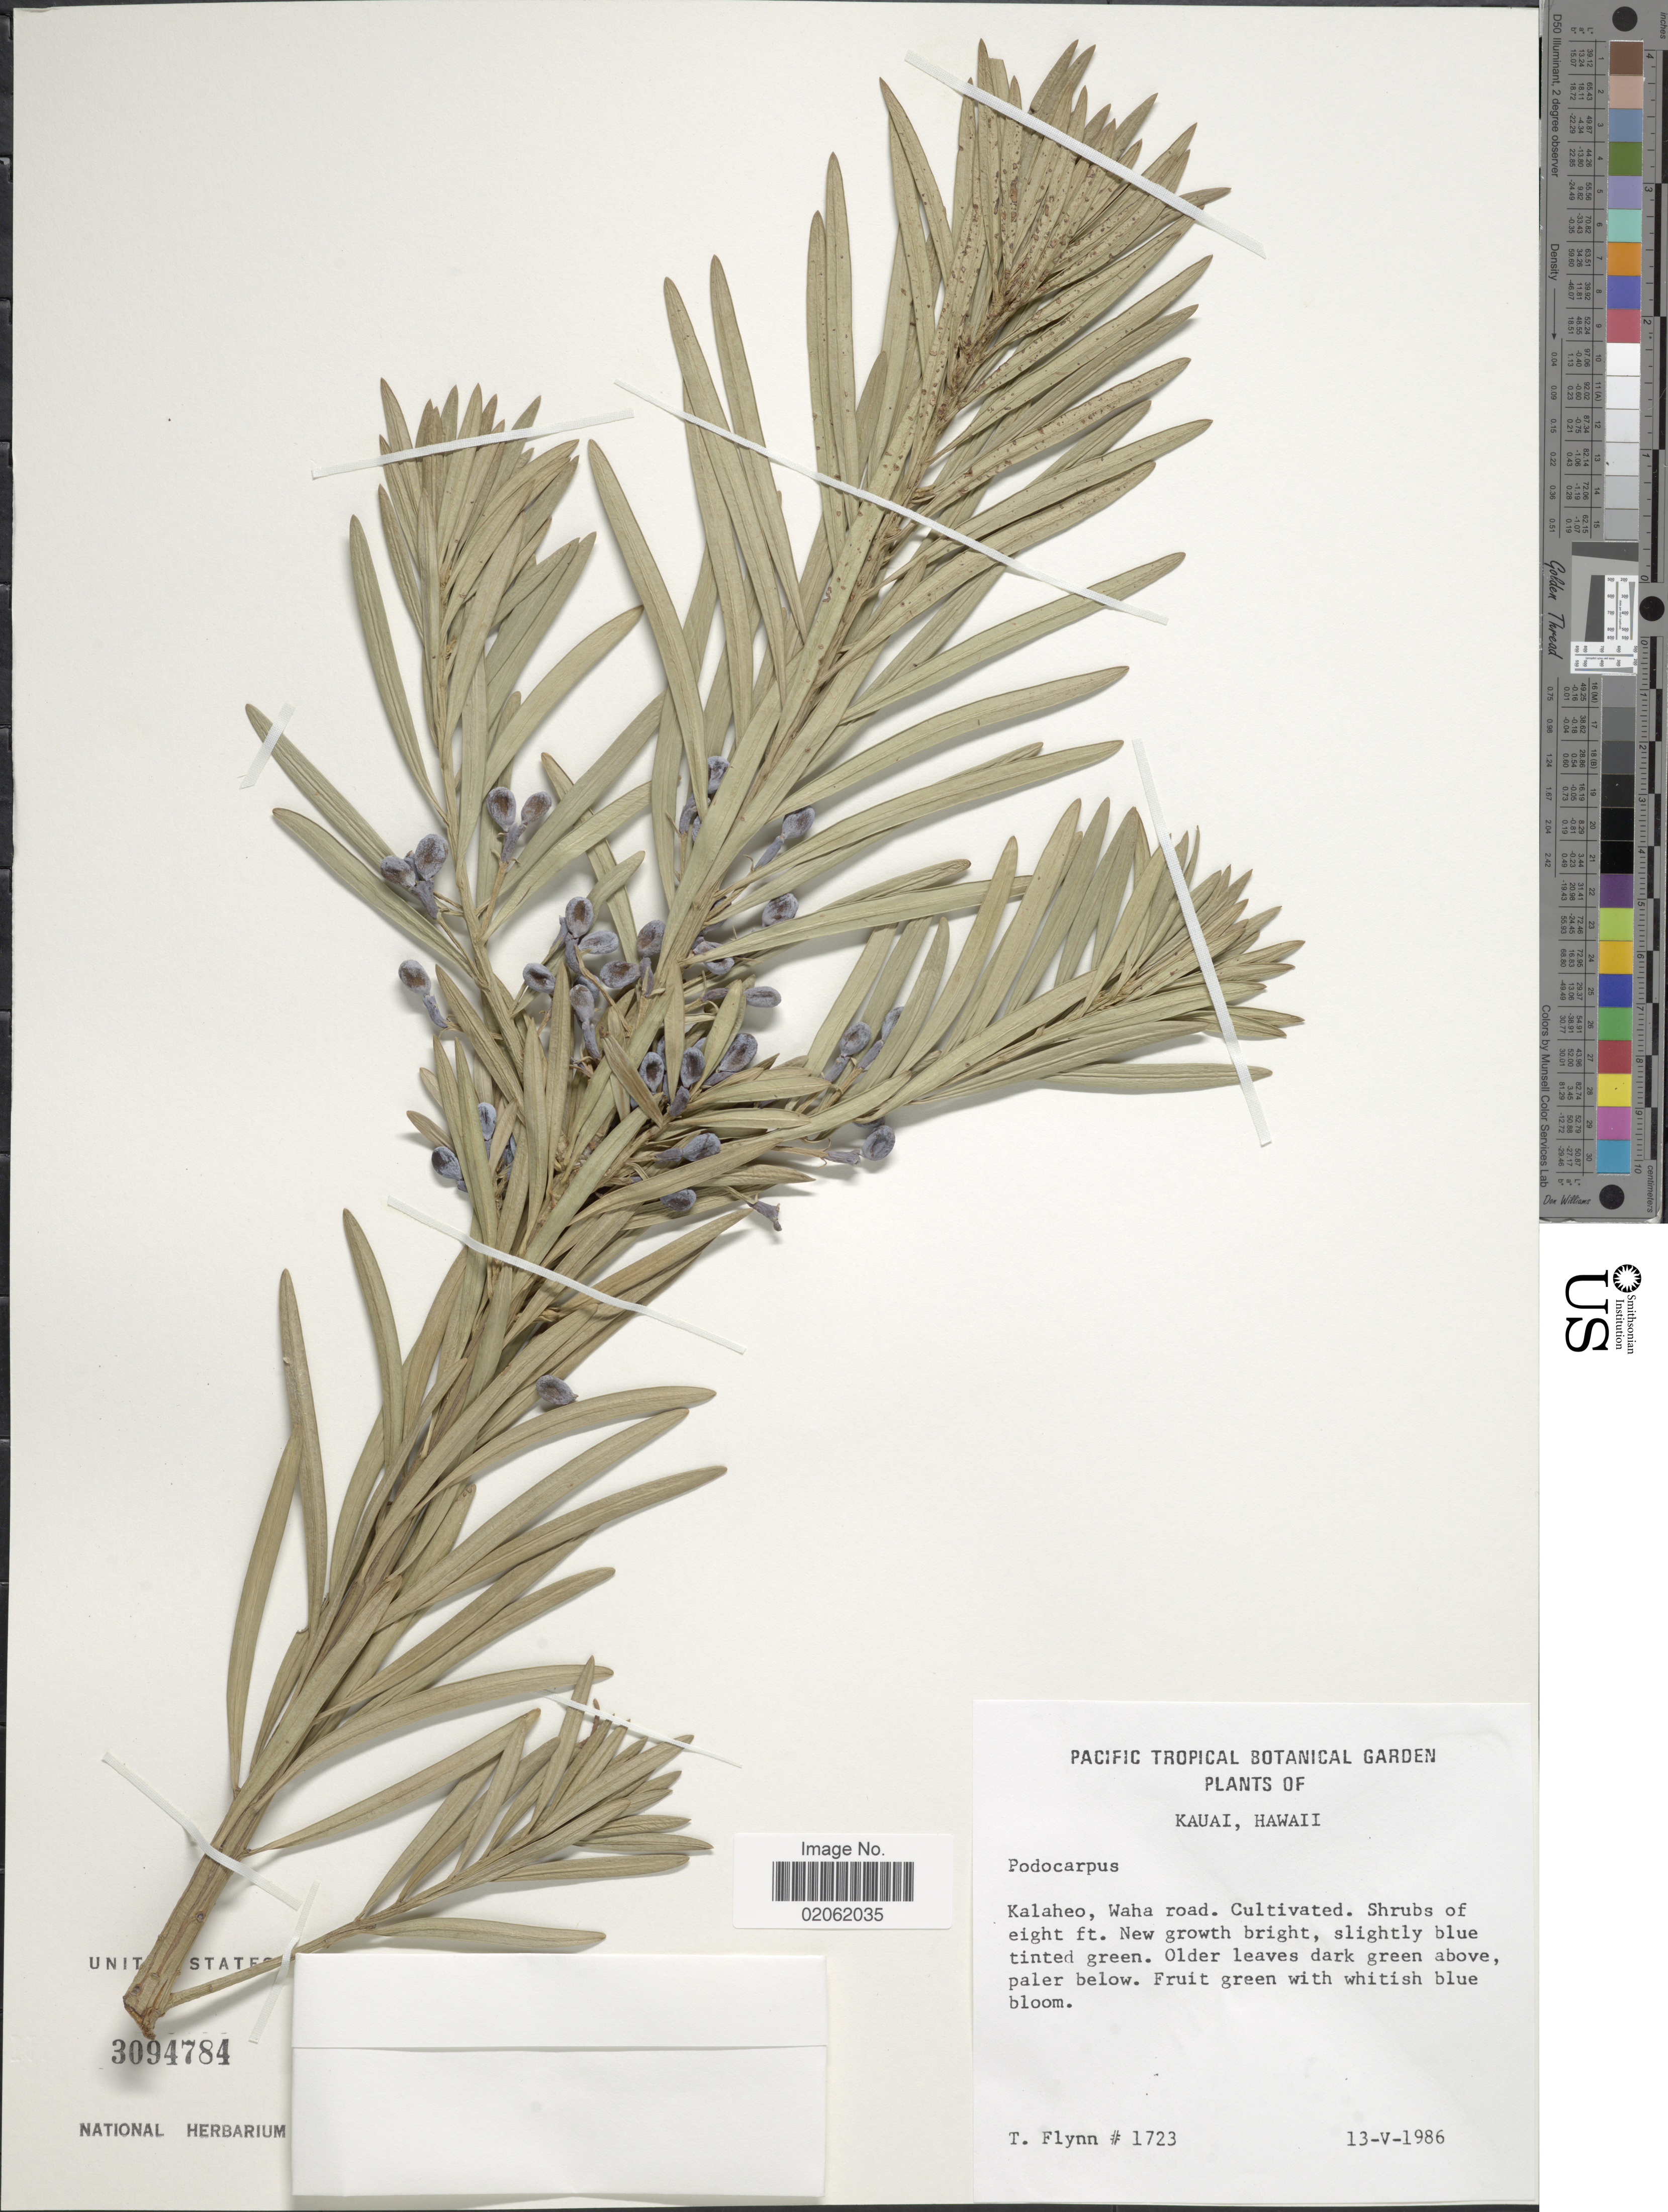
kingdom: Plantae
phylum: Tracheophyta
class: Pinopsida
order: Pinales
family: Podocarpaceae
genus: Podocarpus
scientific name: Podocarpus sp.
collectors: T. Flynn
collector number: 1723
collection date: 1986-05-13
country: United States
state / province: Hawaii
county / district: Kauai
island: Kaua'i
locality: Kalaheo, Waha road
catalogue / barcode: US 3094784